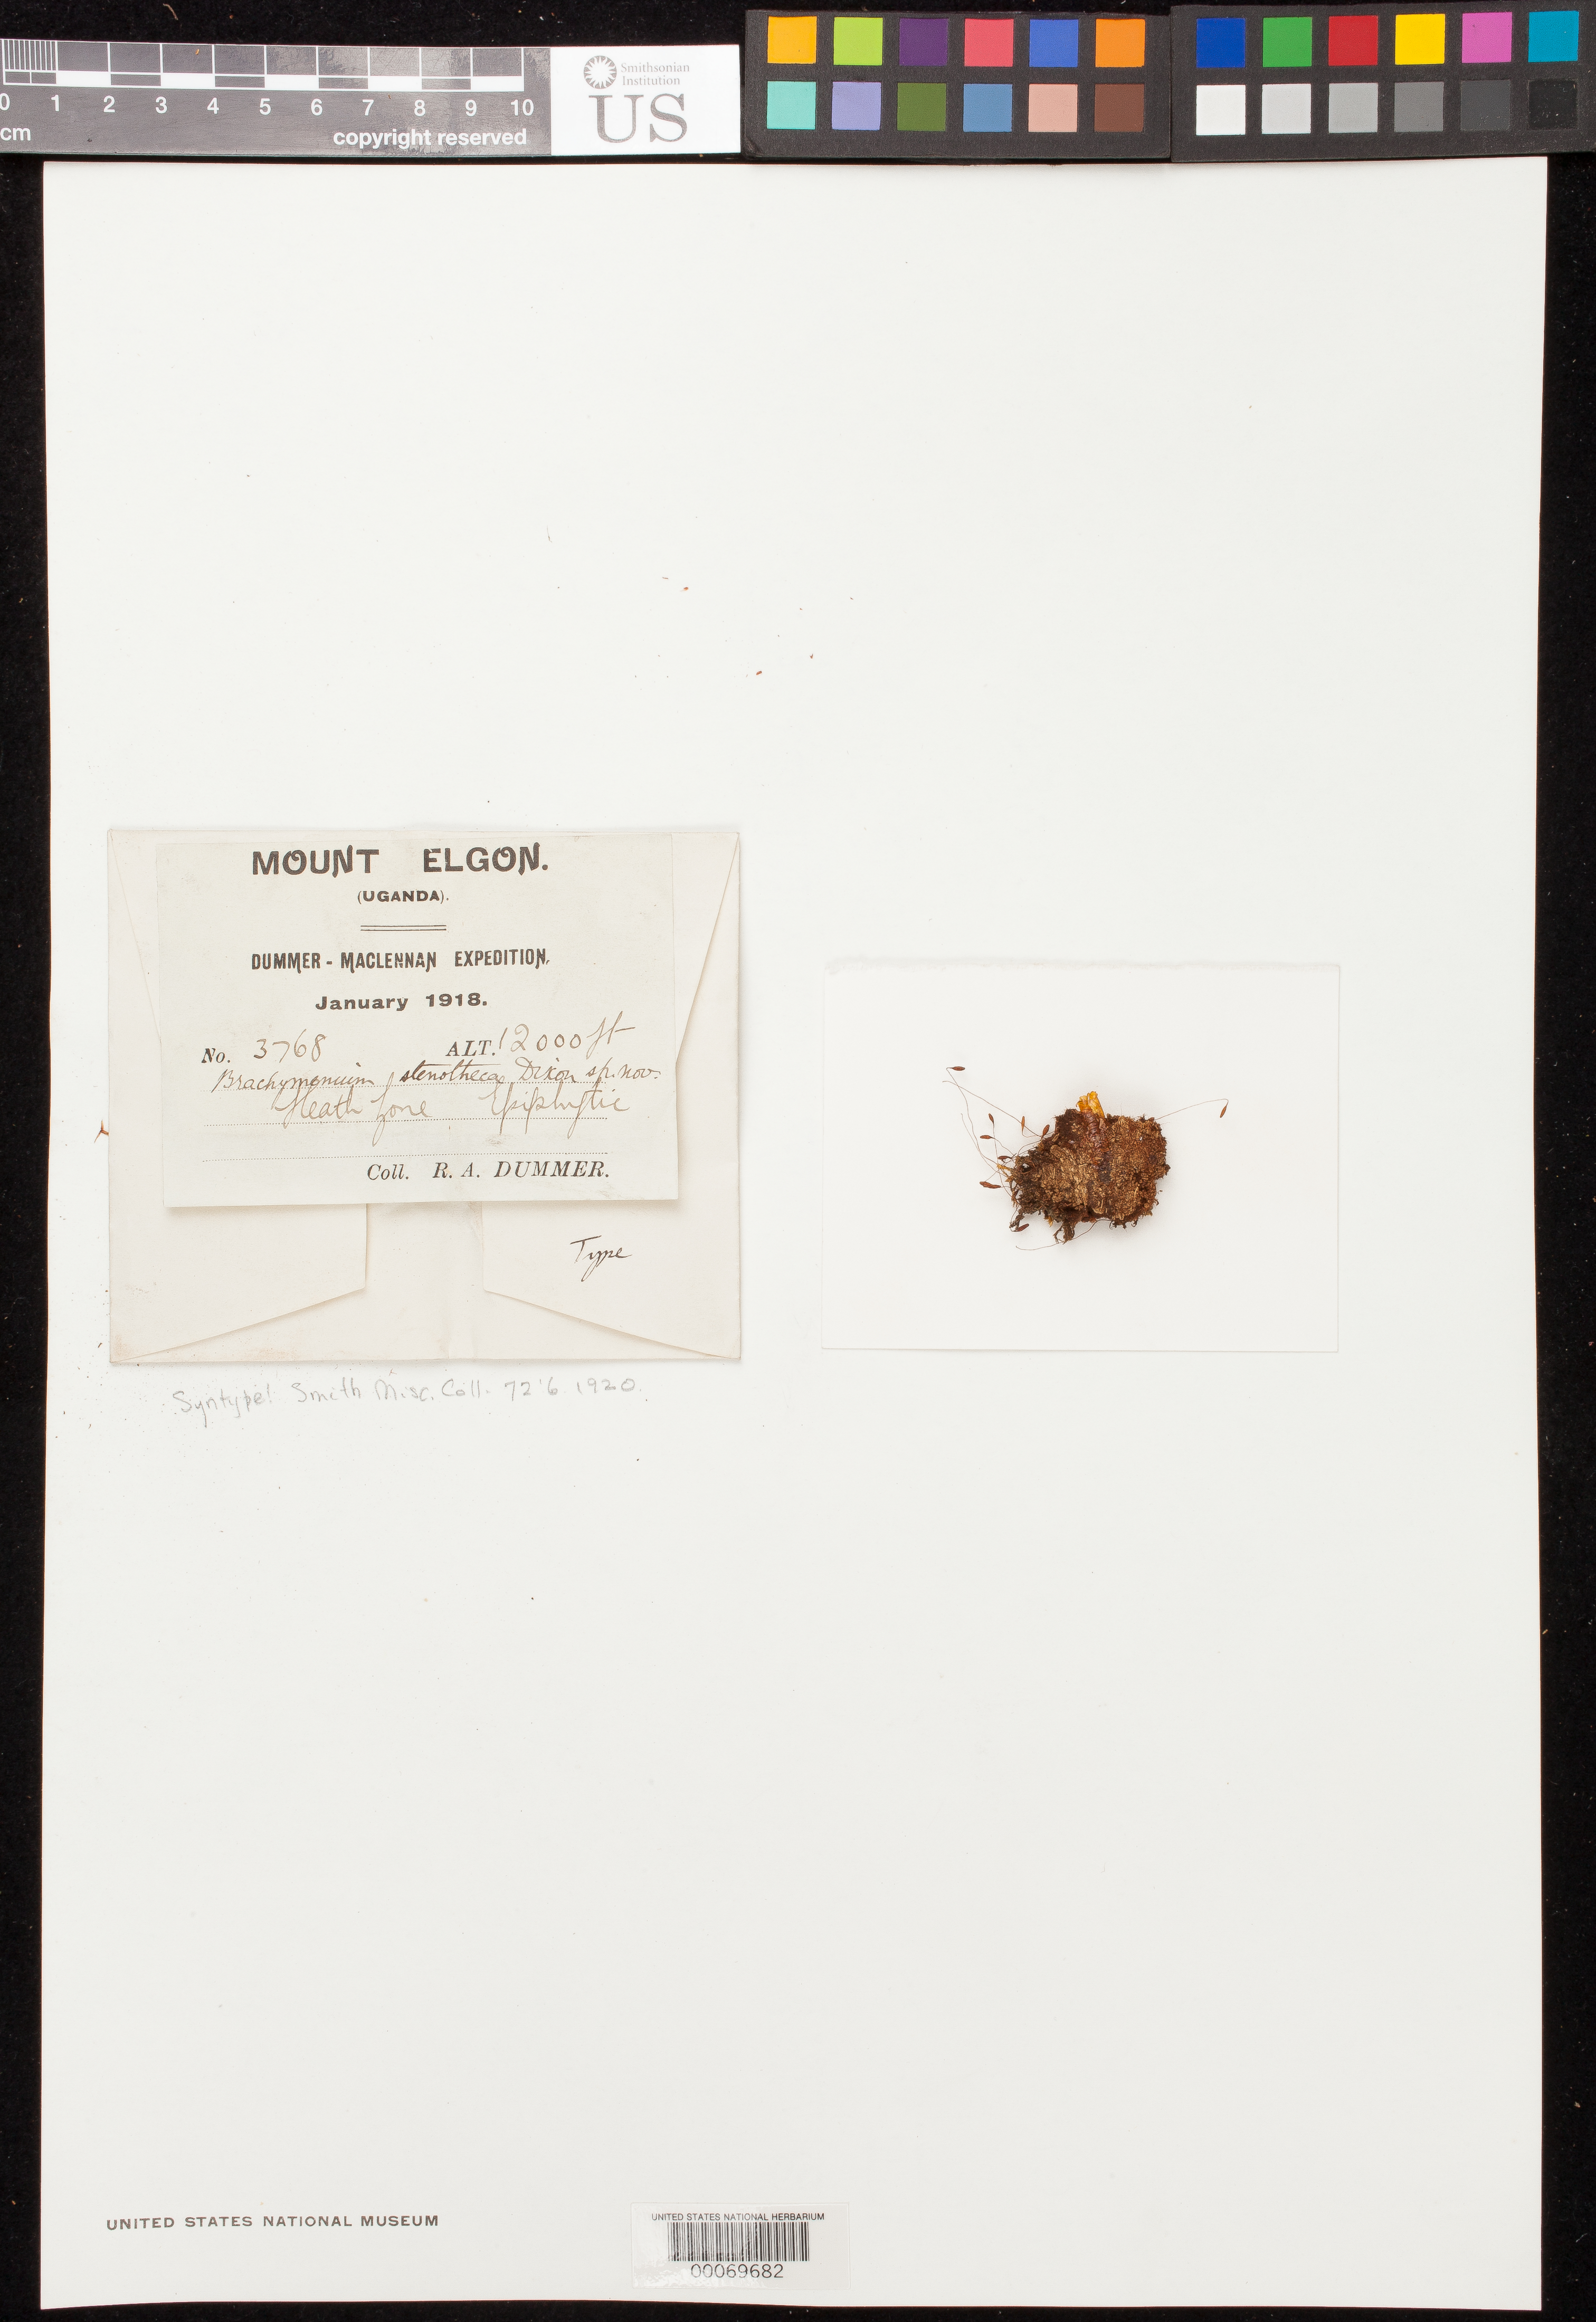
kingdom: Plantae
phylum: Bryophyta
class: Bryopsida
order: Bryales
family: Bryaceae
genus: Brachymenium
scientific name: Brachymenium stenotheca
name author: Dixon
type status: Syntype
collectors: R. Dümmer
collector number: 3768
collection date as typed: Jan 1918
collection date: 1918-01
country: Uganda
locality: Mt. Elgon; alt. 1200 ft.